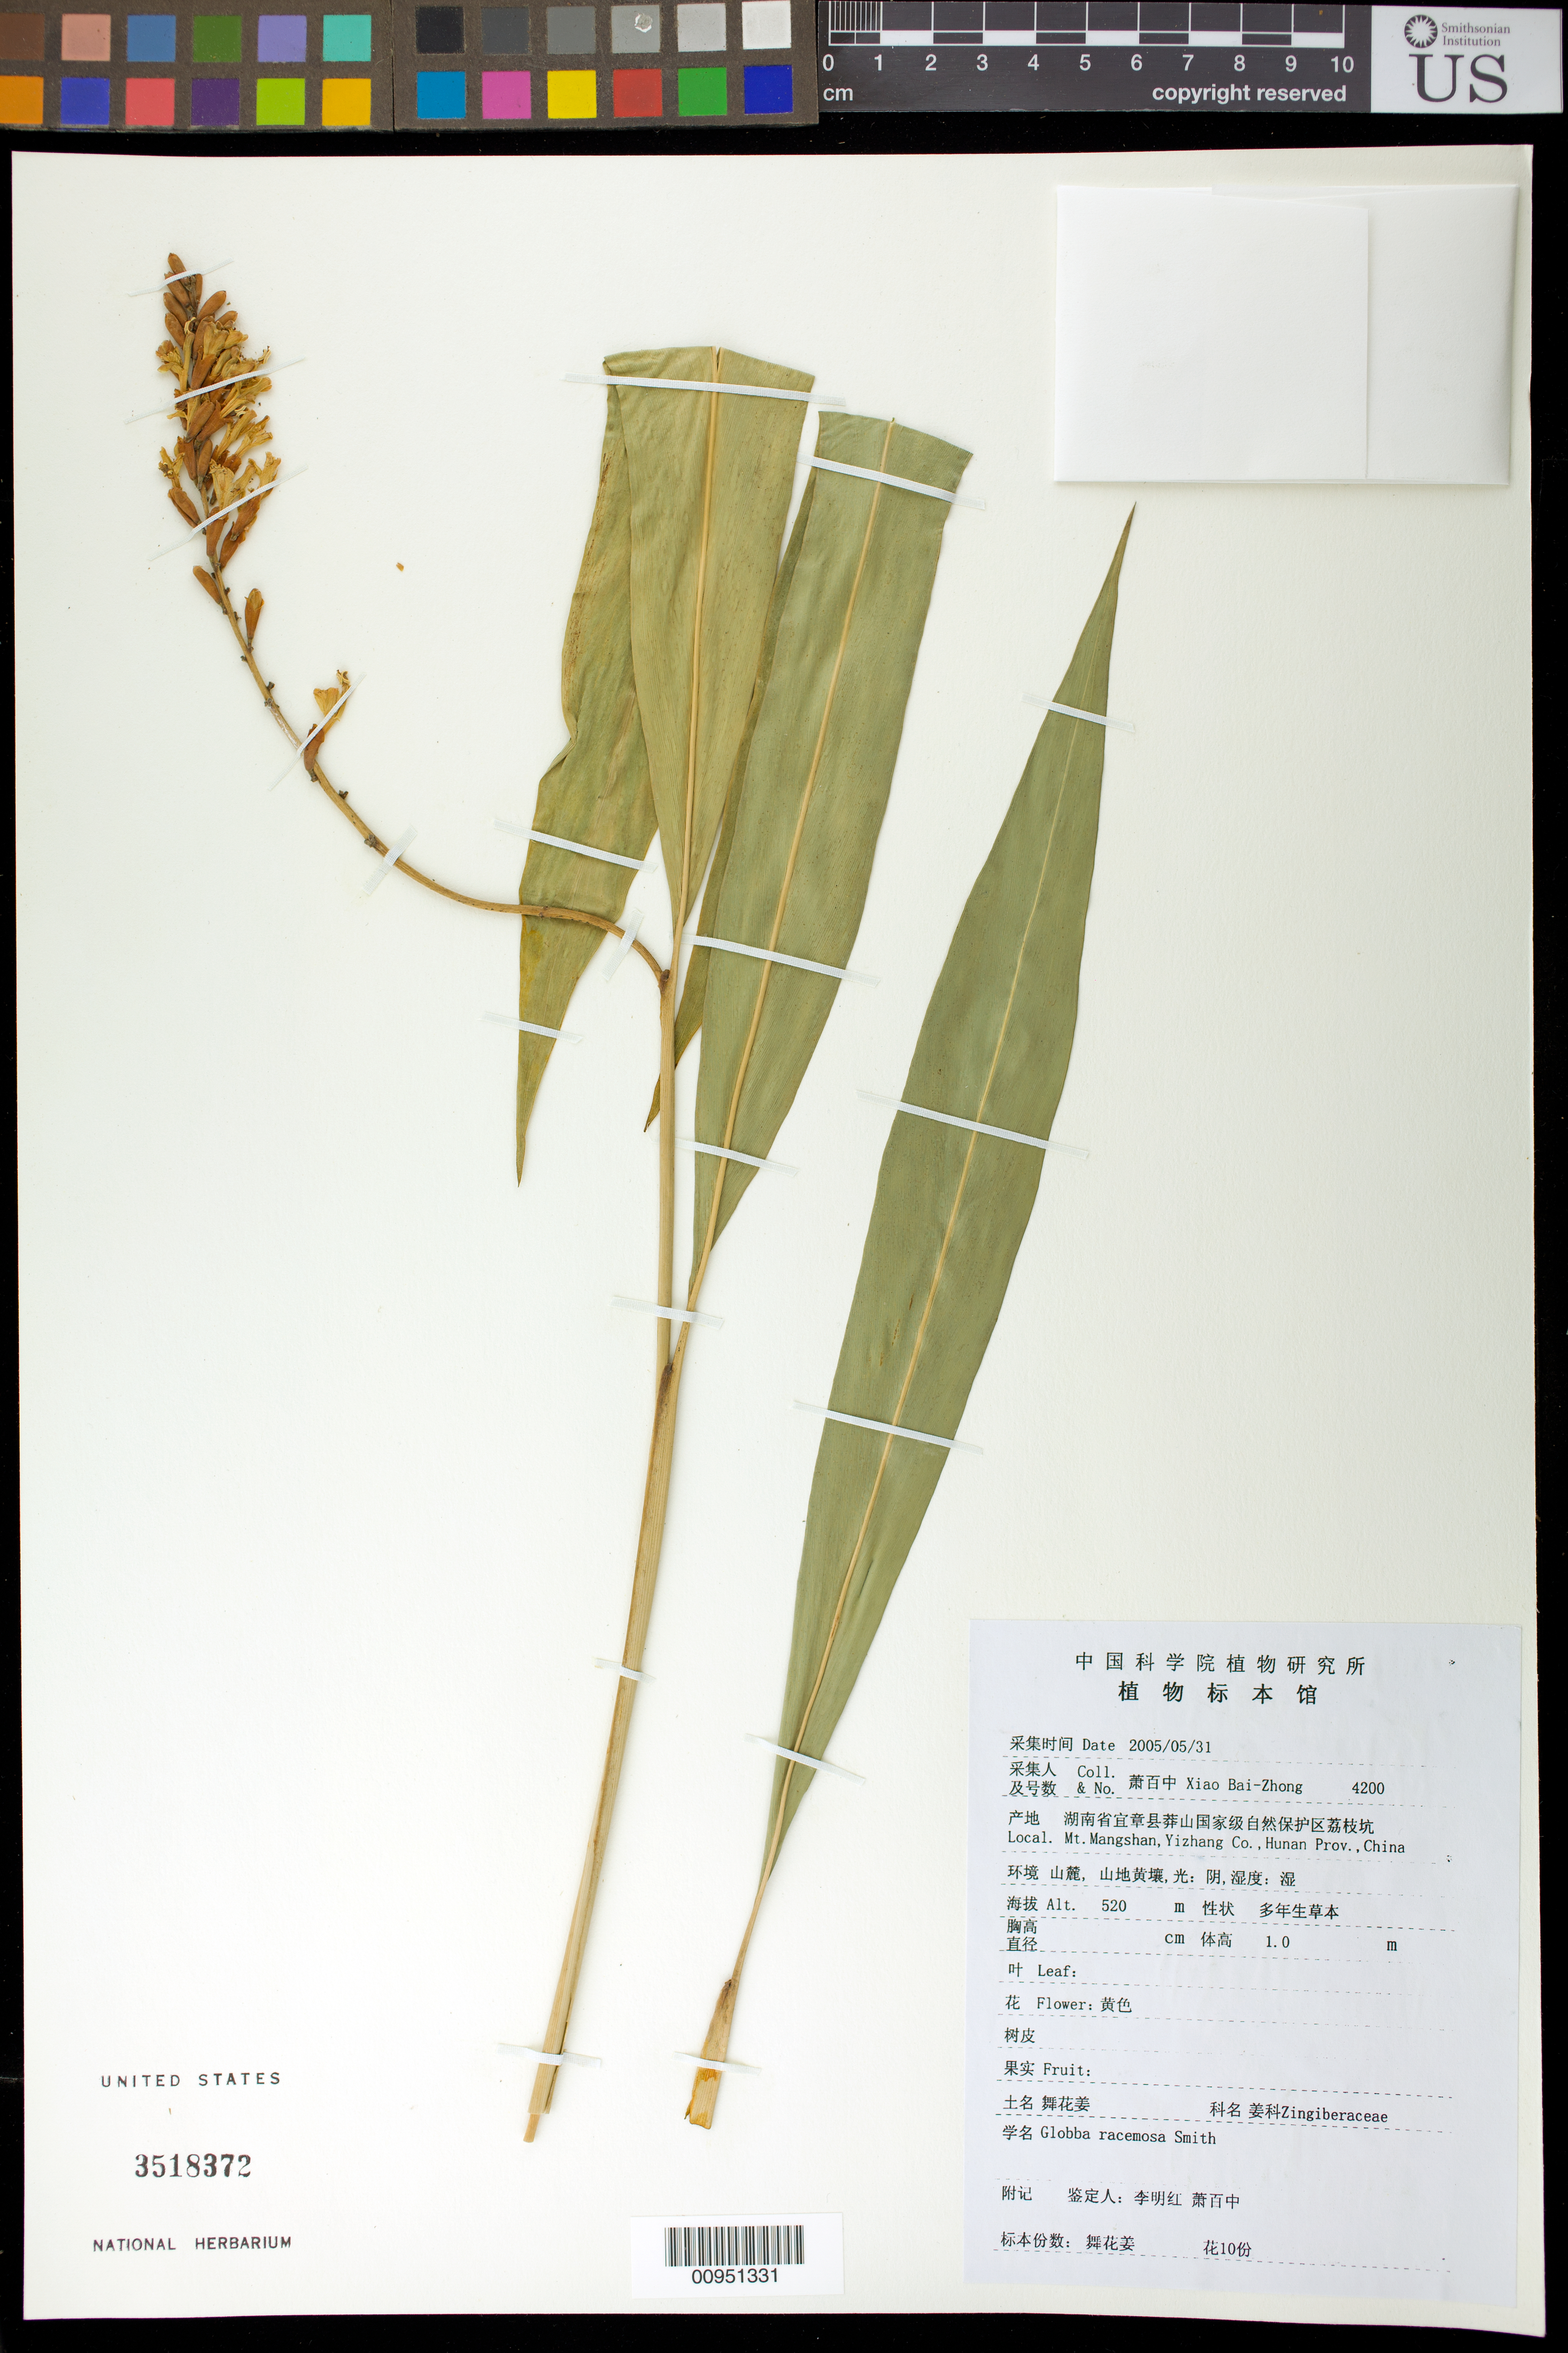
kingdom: Plantae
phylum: Tracheophyta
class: Liliopsida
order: Zingiberales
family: Zingiberaceae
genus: Globba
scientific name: Globba racemosa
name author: Sm.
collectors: B. Z. Xiao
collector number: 4200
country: China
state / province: Hunan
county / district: Yizhang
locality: Mt. Mangshan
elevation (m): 520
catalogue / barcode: US 3518372